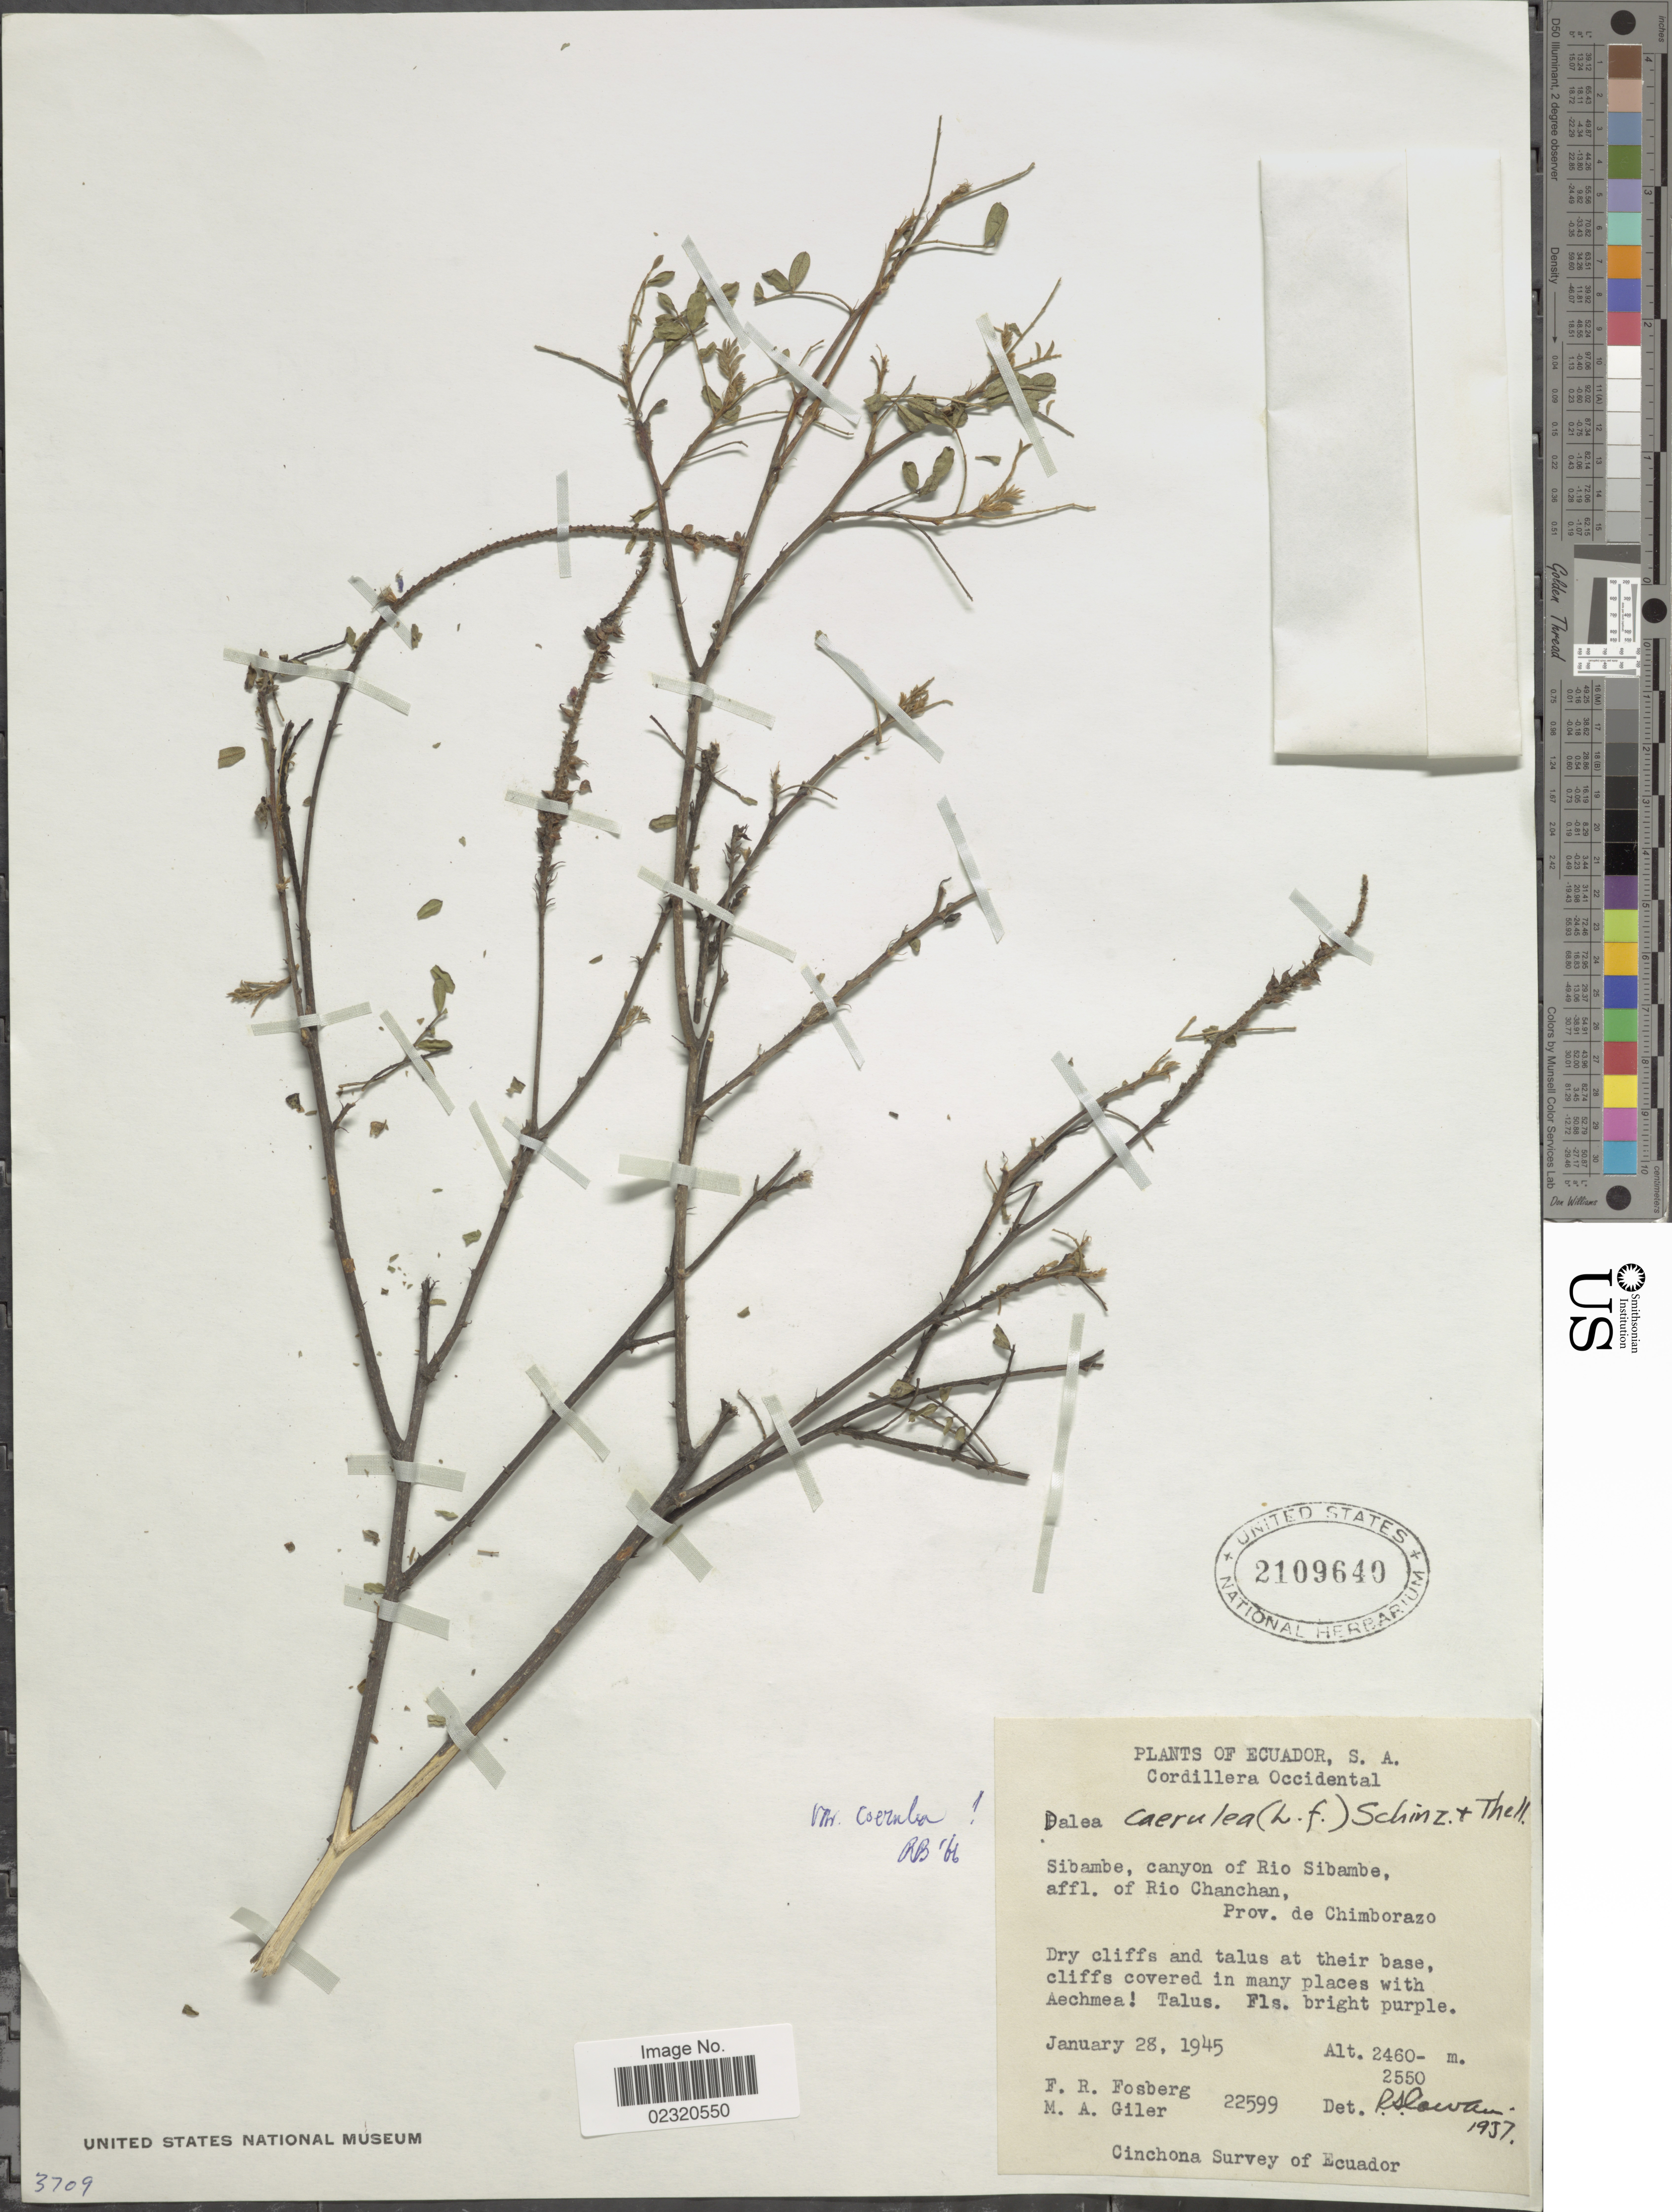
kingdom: Plantae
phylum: Tracheophyta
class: Magnoliopsida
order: Fabales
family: Fabaceae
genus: Dalea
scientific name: Dalea coerulea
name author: (L. f.) Schinz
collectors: F. R. Fosberg & M. Giler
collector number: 22599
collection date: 1945-01-28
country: Ecuador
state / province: Chimborazo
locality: Cordillera Occidental, Sibambe, canyon of Rio Sibambe, affl. of Rio Chanchan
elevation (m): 2460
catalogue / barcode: US 2109640